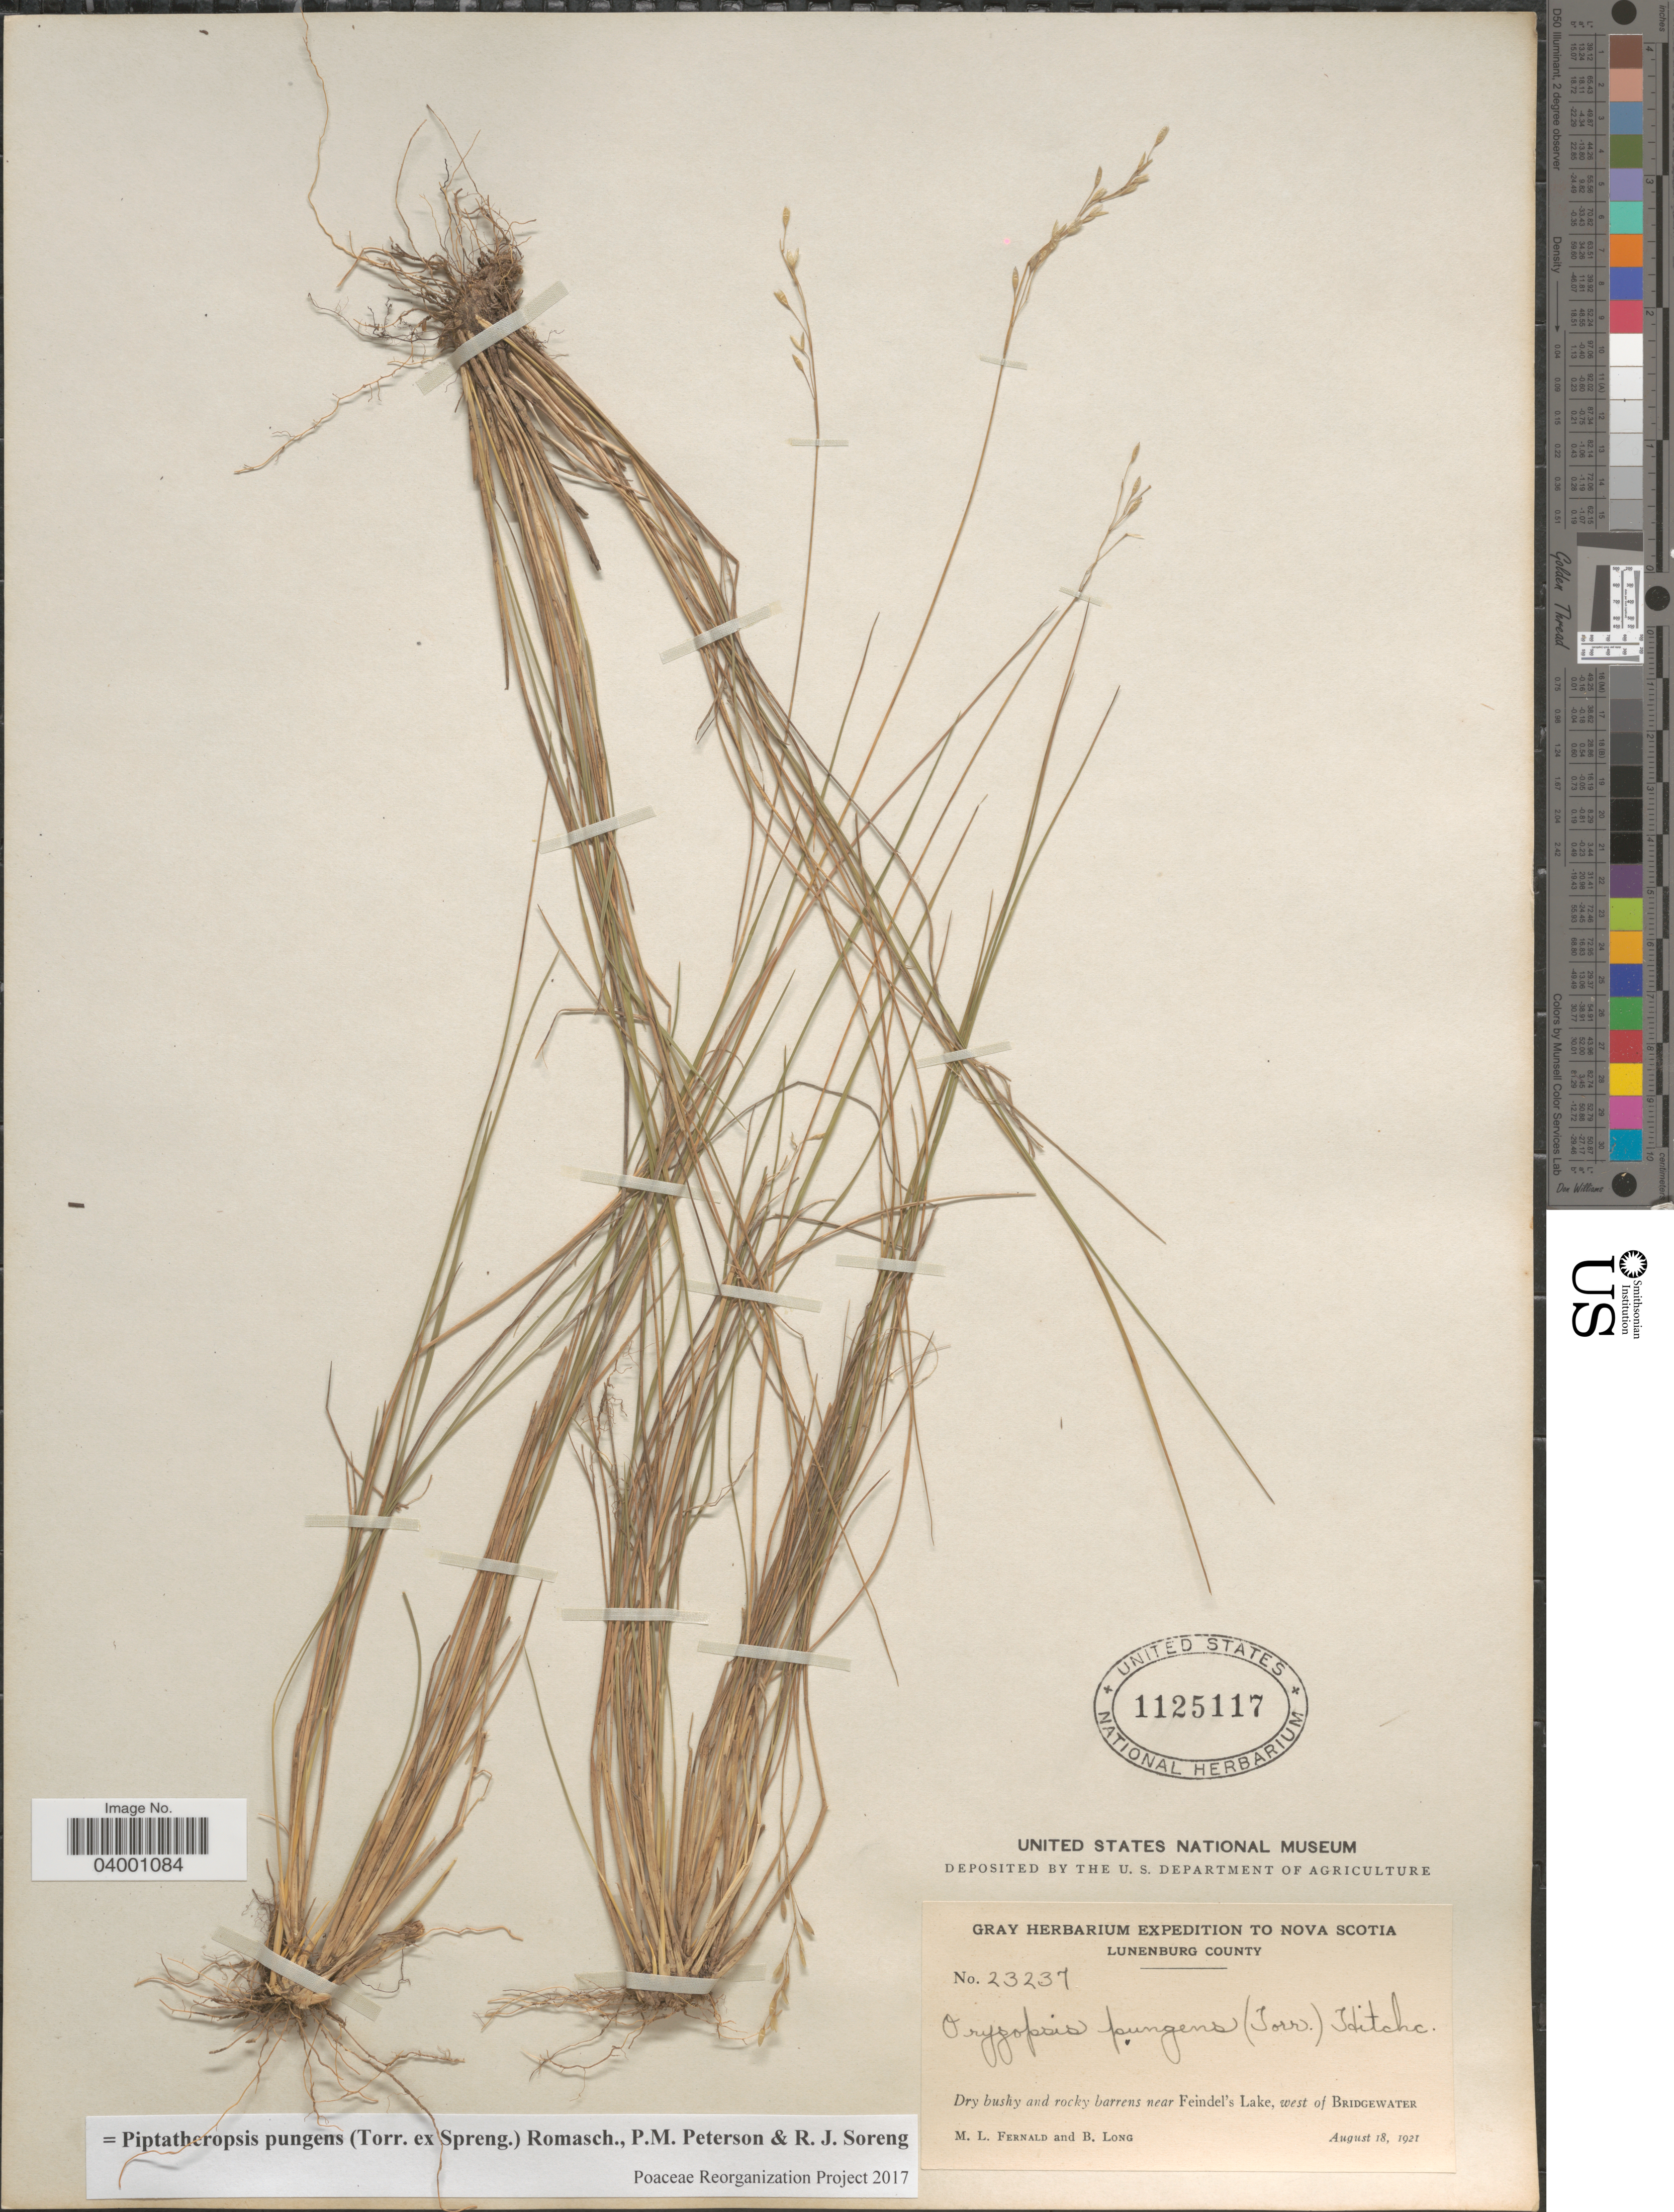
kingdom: Plantae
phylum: Tracheophyta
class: Liliopsida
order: Poales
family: Poaceae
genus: Piptatheropsis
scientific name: Piptatheropsis pungens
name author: (Torr. ex Spreng.) Romasch. et al.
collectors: M. L. Fernald & B. Long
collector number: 23237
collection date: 1921-08-18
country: Canada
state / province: Nova Scotia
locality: Lunenburg County. Near Feindel's Lake, west of Bridgewater.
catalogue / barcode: US 1125117